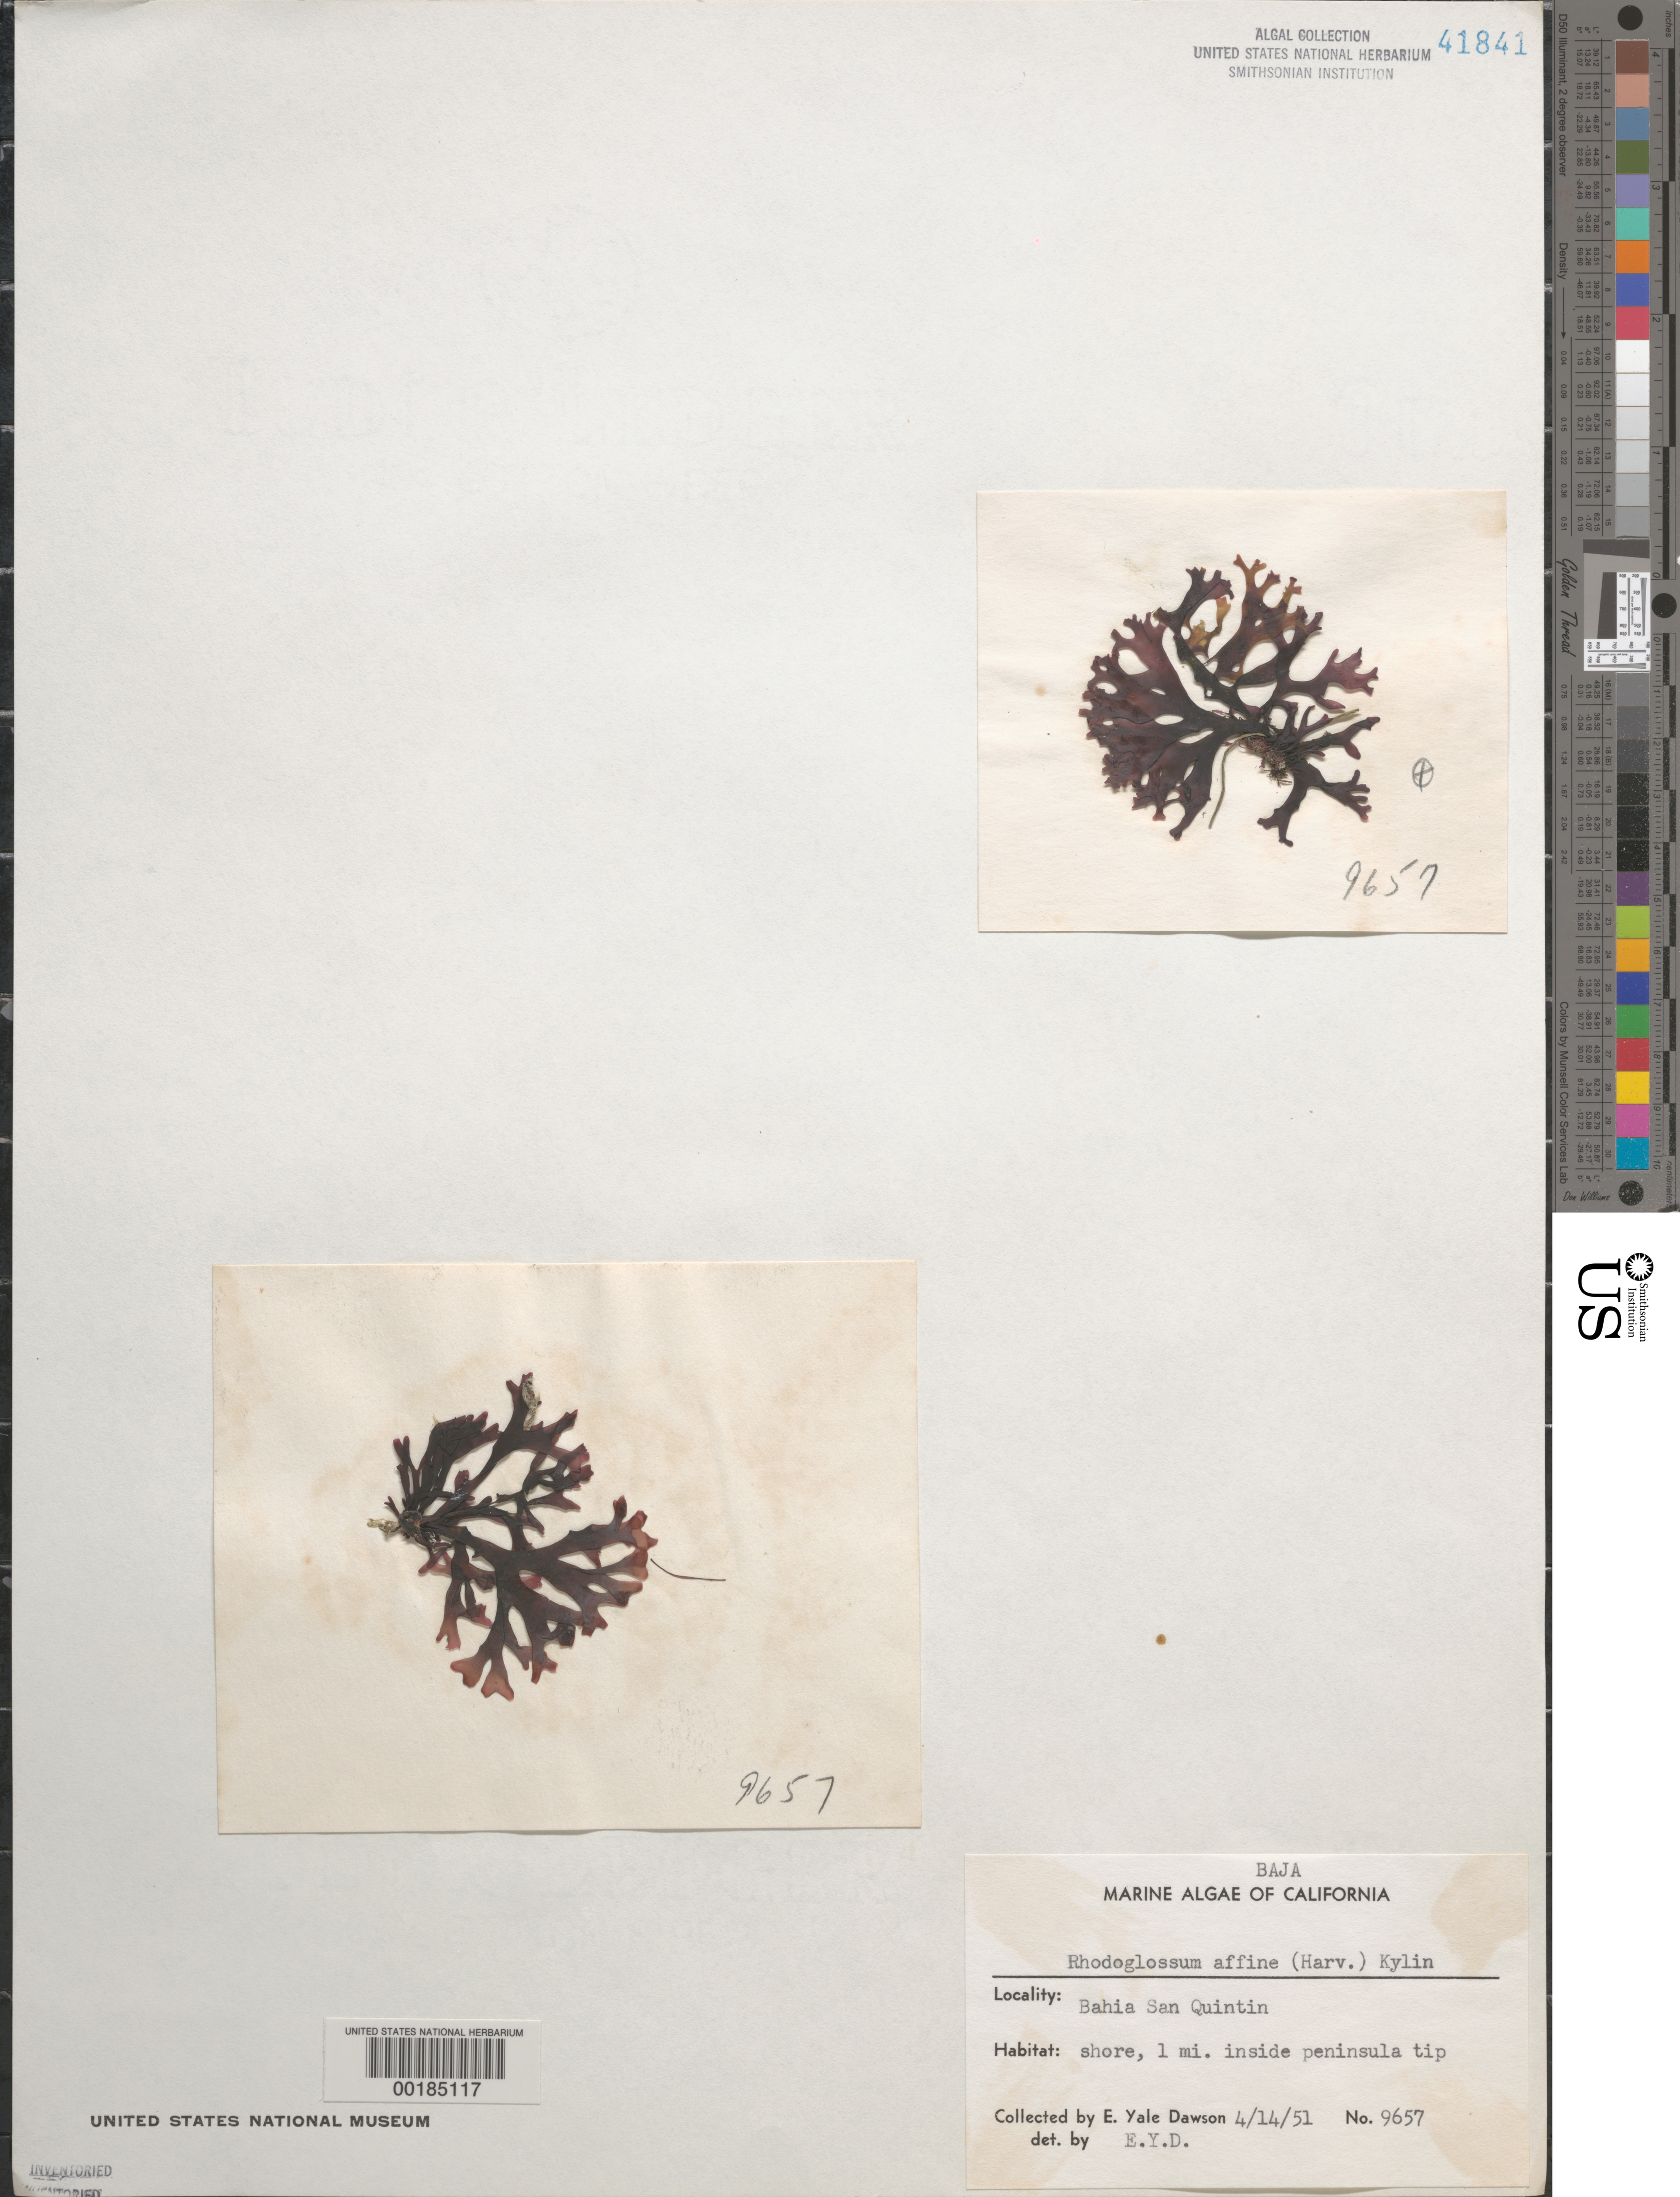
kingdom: Plantae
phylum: Rhodophyta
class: Florideophyceae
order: Gigartinales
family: Gigartinaceae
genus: Mazzaella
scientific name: Mazzaella affinis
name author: (Harvey) Fredericq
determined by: Algae name updating Project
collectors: E. Y. Dawson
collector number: EYD 9657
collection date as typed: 14 Apr 1951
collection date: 1951-04-14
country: Mexico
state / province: Baja California Norte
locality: Bahia San Quintin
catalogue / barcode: US 41841